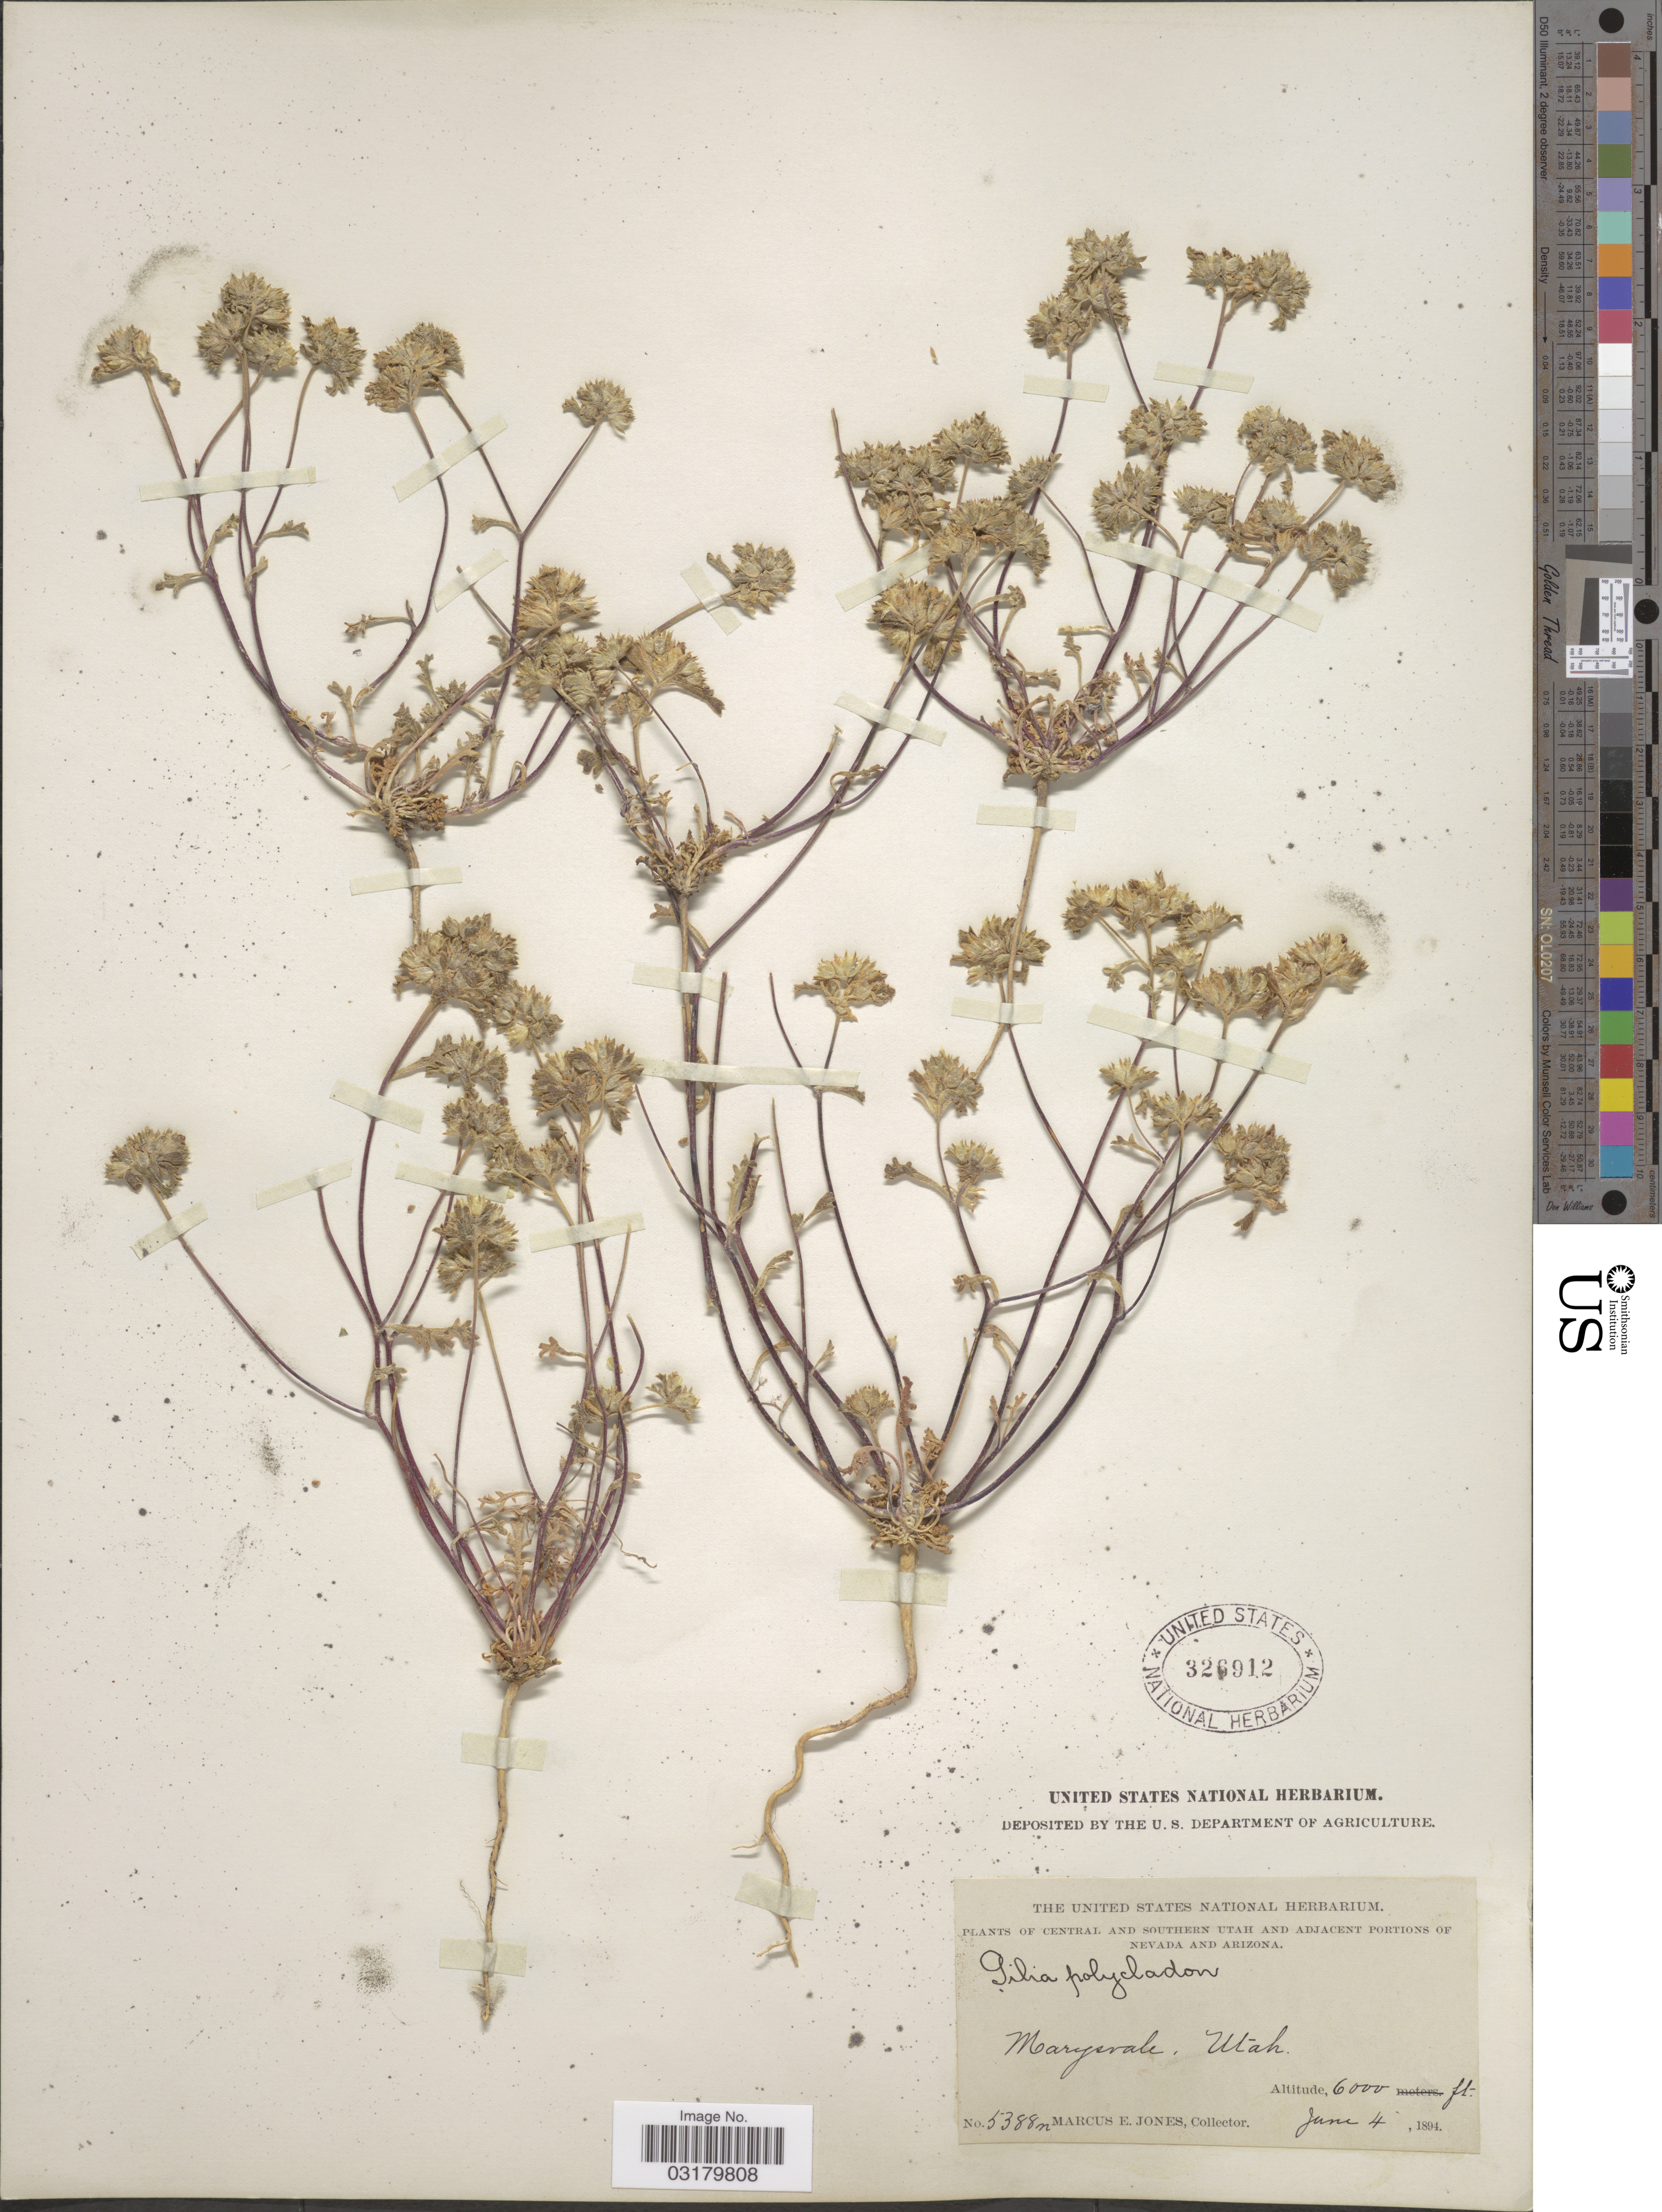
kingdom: Plantae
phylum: Tracheophyta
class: Magnoliopsida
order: Ericales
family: Polemoniaceae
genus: Ipomopsis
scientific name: Ipomopsis polycladon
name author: (Torr.) V.E. Grant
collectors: M. E. Jones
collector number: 5388n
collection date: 1894-06-04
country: United States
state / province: Utah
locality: Central and Southern Utah. Marysvale.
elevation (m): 1829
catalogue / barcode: US 326912